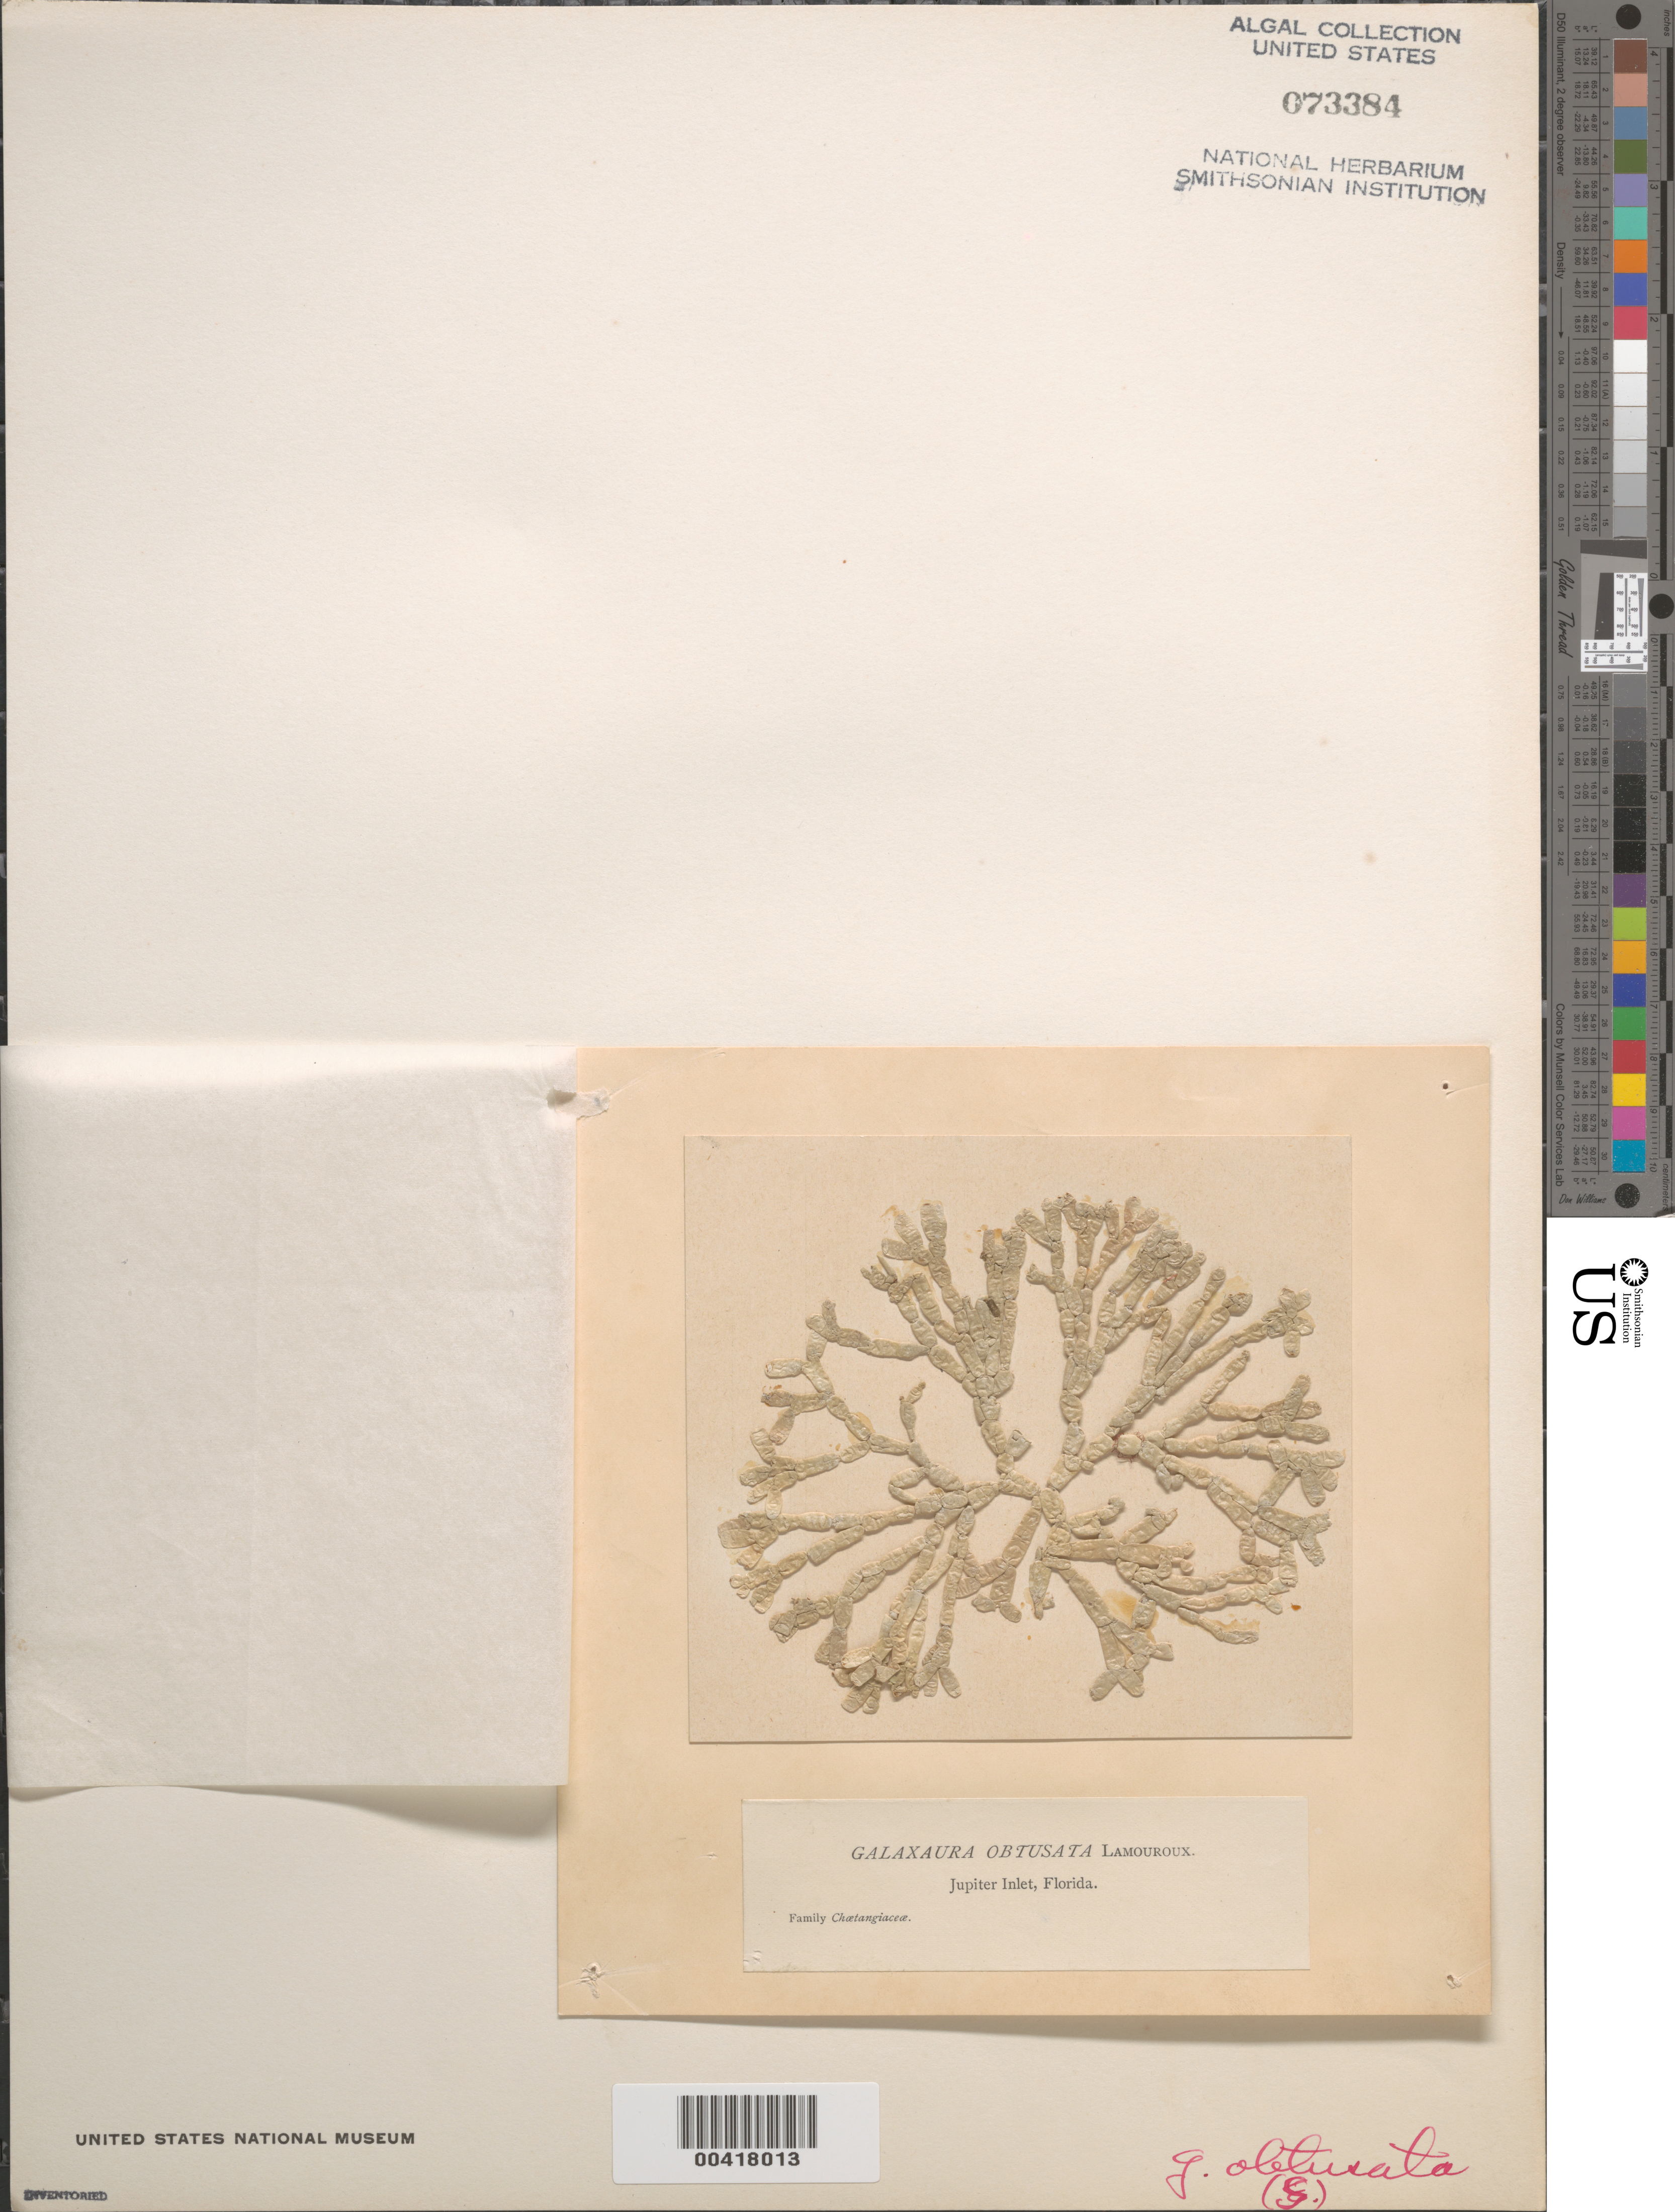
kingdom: Plantae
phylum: Rhodophyta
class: Florideophyceae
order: Nemaliales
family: Galaxauraceae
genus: Dichotomaria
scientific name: Dichotomaria obtusata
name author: (Ellis & Sol.) Lam.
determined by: Algae name updating Project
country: United States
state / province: Florida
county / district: Palm Beach County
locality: Jupiter Inlet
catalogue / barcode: US 73384